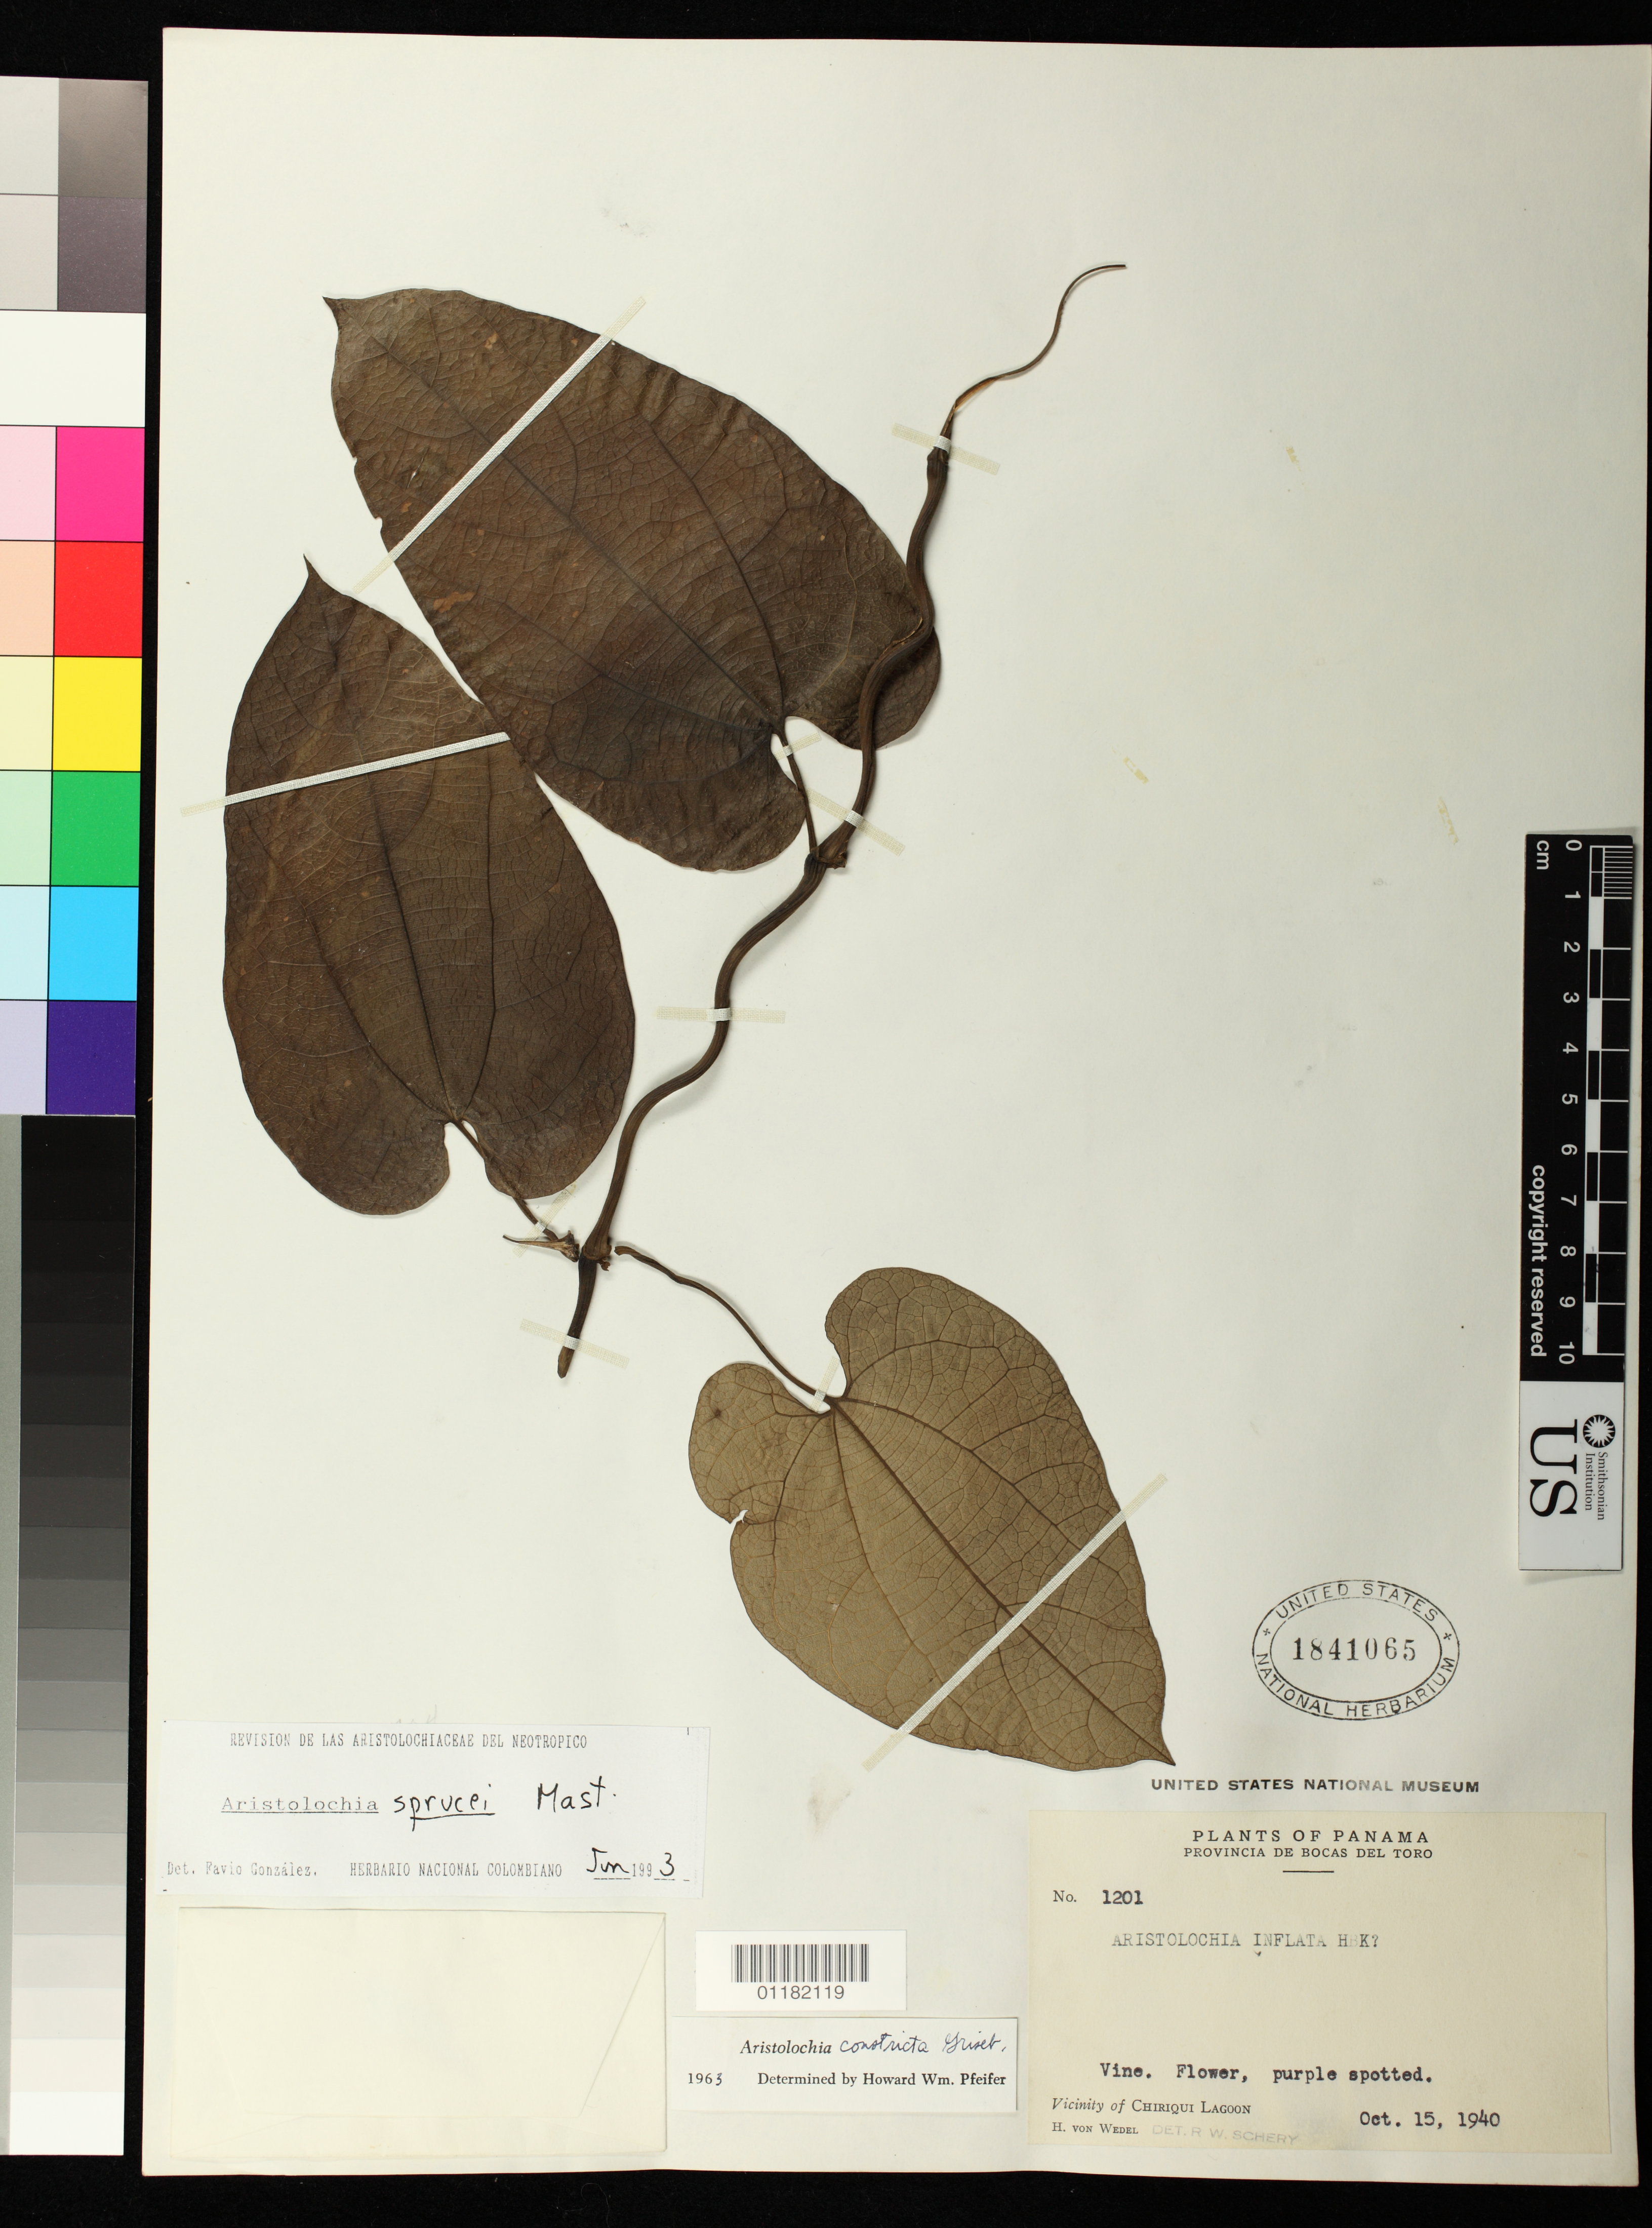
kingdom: Plantae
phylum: Tracheophyta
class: Magnoliopsida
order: Piperales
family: Aristolochiaceae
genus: Aristolochia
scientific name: Aristolochia constricta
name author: Griseb.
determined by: Jiménez, José Estaban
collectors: H. von Wedel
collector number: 1201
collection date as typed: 15 Oct 1940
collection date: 1940-10-15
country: Panama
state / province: Bocas del Toro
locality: Vicinity of Chiriquí Lagoon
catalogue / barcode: US 1841065